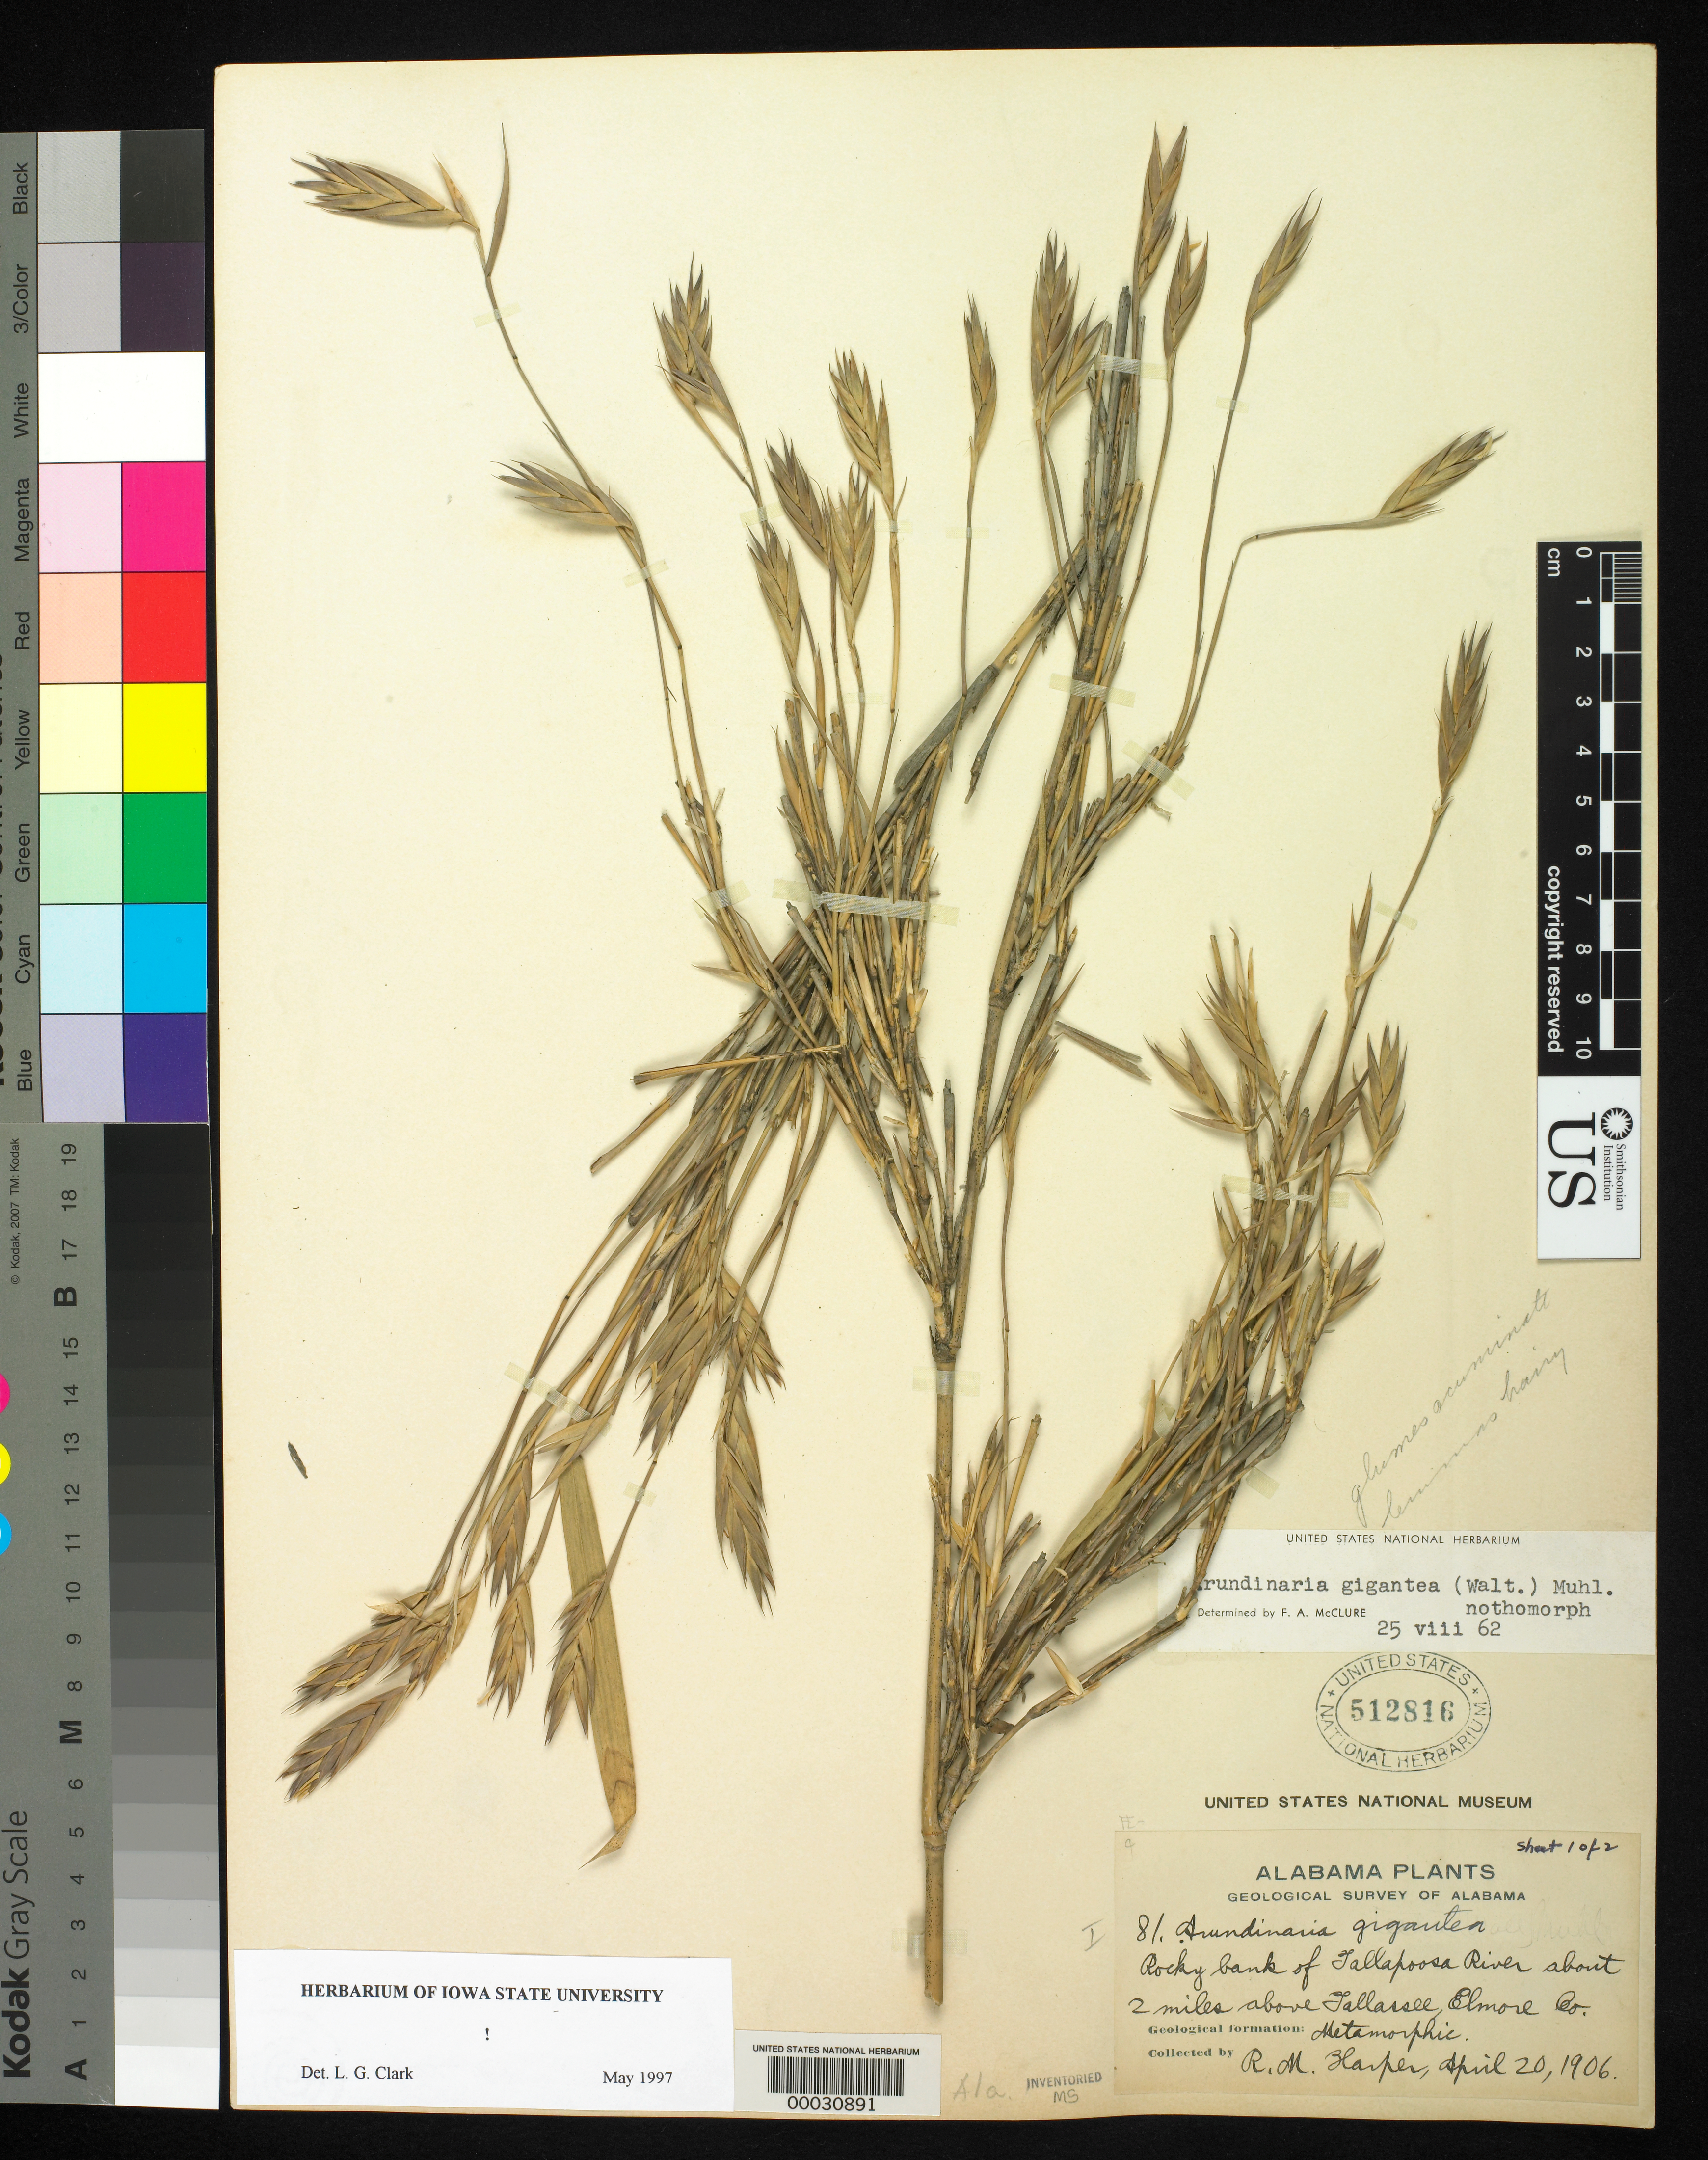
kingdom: Plantae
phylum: Tracheophyta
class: Liliopsida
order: Poales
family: Poaceae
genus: Arundinaria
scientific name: Arundinaria gigantea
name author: (Walter) Muhl.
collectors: R. M. Harper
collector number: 81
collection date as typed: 20 Apr 1906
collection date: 1906-04-20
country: United States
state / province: Alabama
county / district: Elmore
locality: Tallassee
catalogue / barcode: US 512816